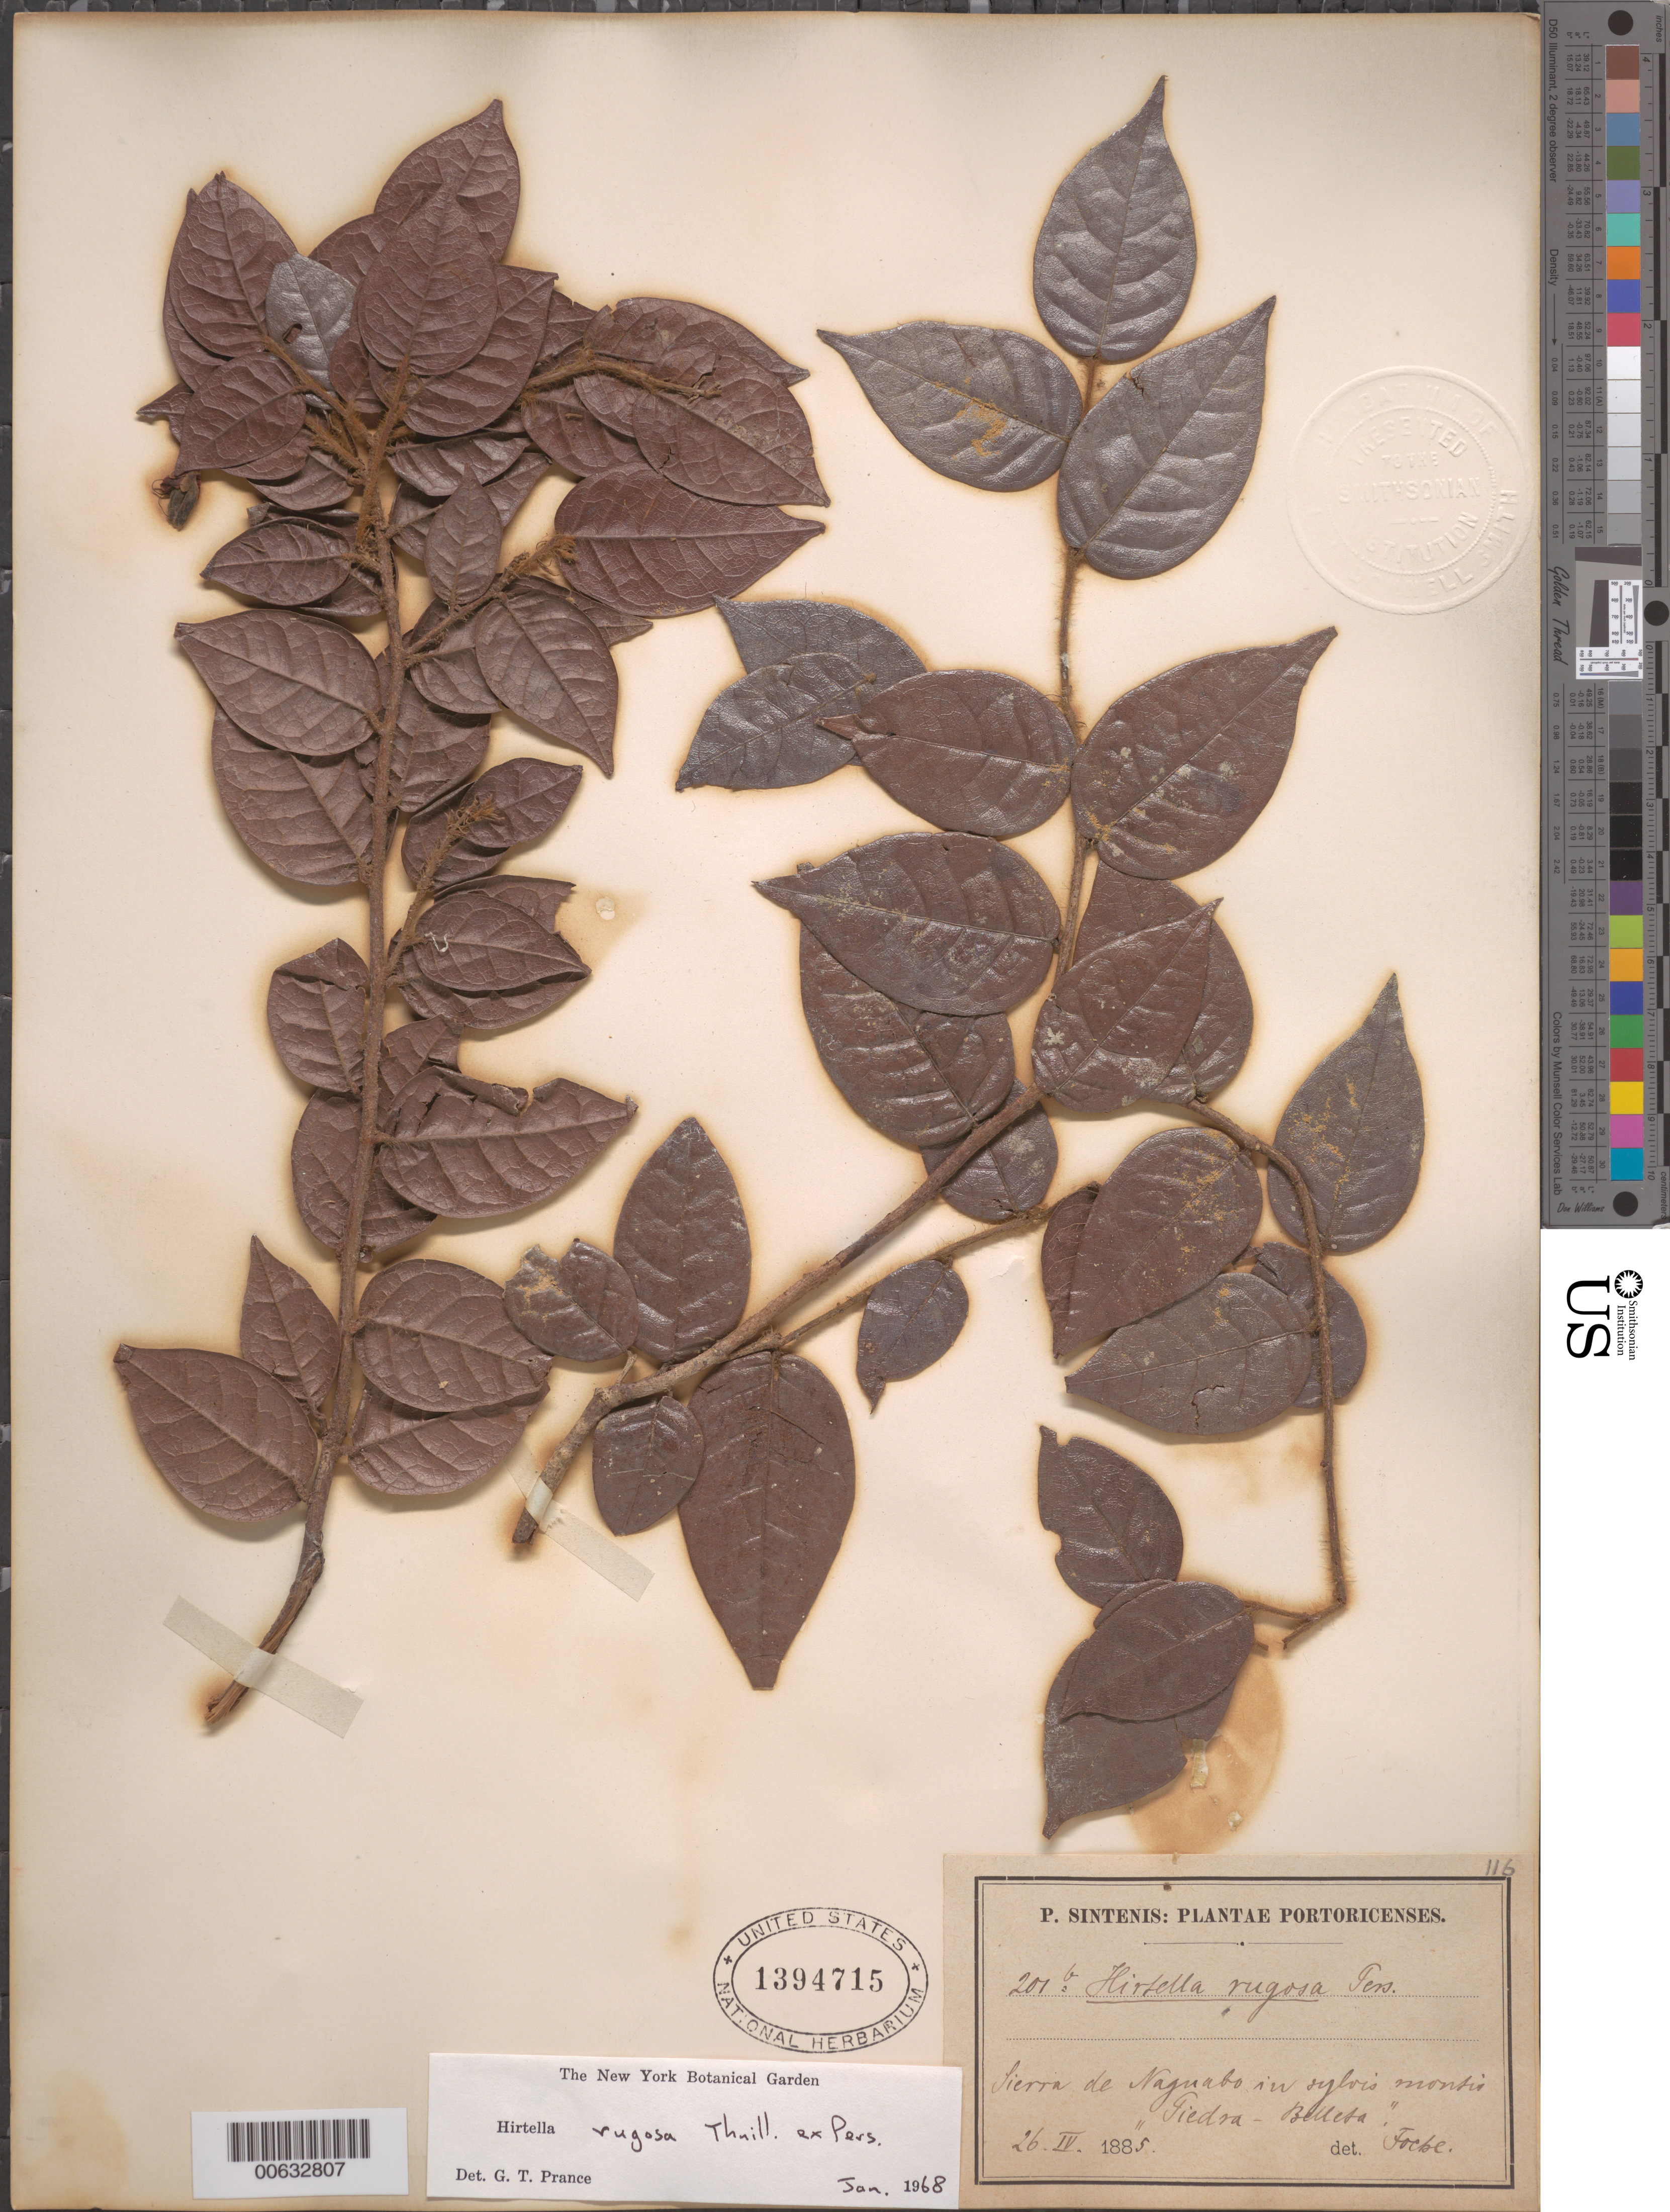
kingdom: Plantae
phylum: Tracheophyta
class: Magnoliopsida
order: Malpighiales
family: Chrysobalanaceae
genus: Hirtella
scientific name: Hirtella rugosa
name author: Thuill. ex Pers.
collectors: P. Sintenis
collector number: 201b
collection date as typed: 26 Apr 1885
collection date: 1885-04-26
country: Puerto Rico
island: Greater Antilles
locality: Sierra de Naguabo, in sylvis montis 'Piedra-Bolleta'.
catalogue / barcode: US 1394715